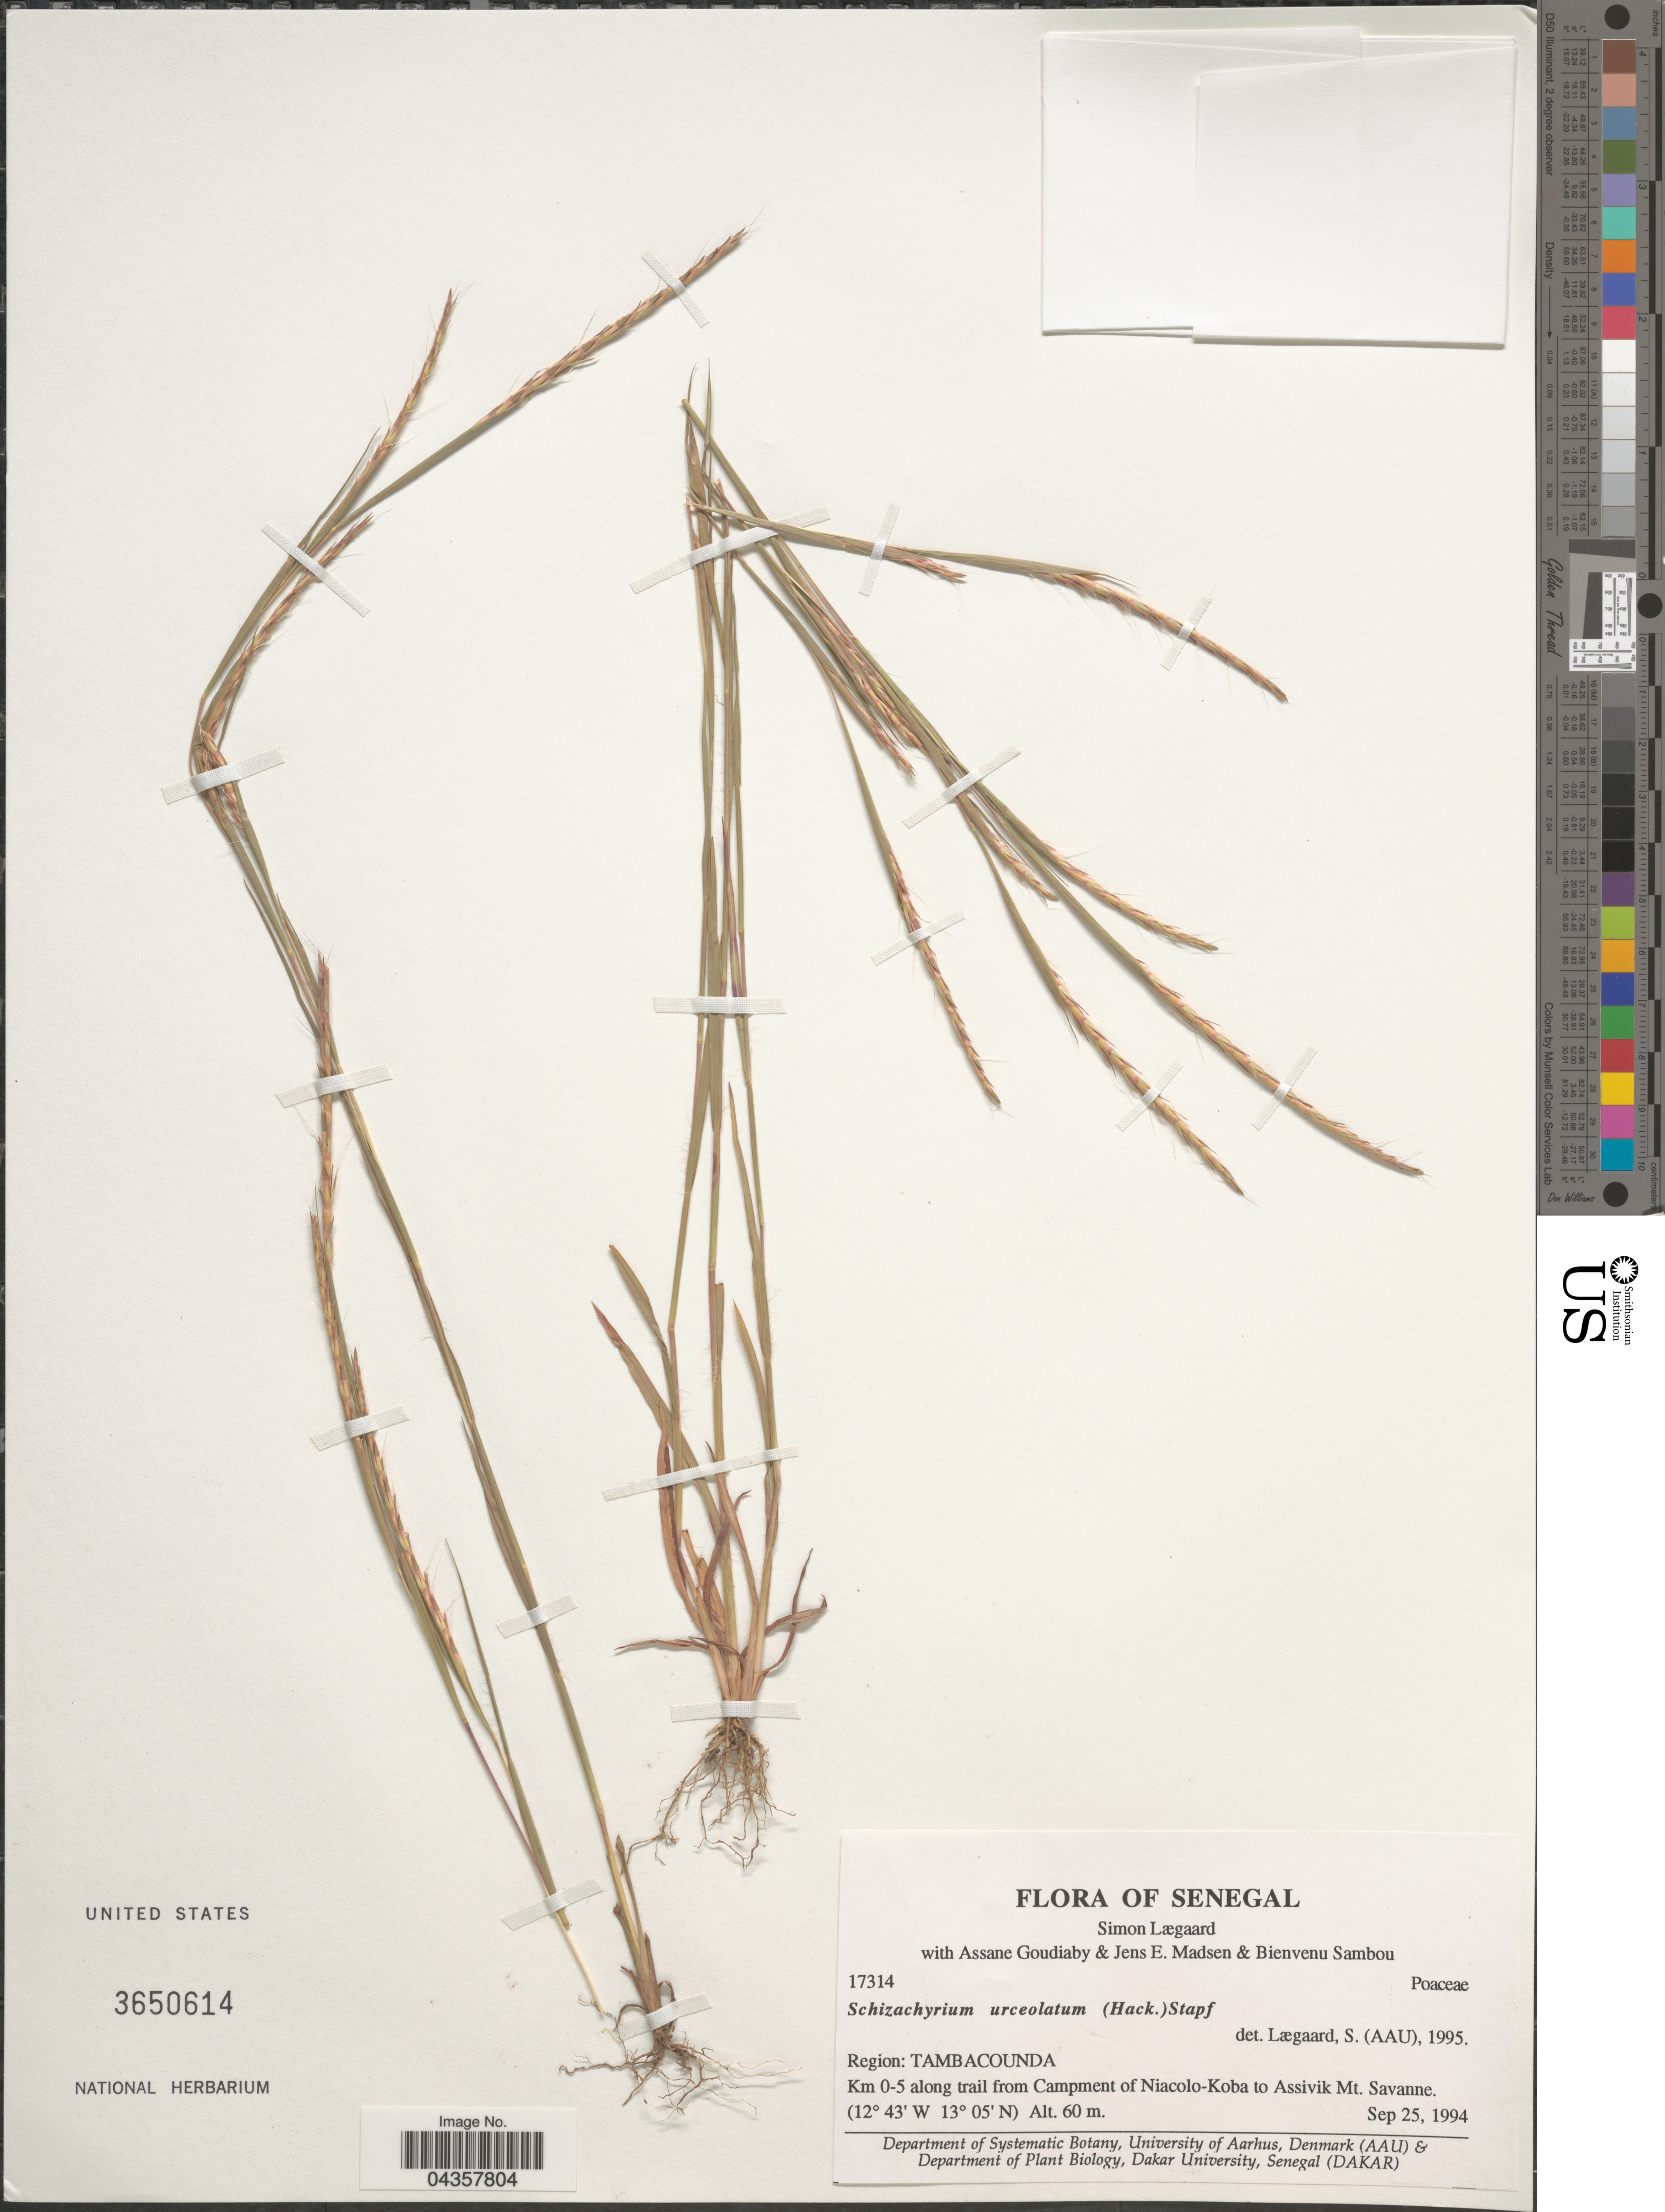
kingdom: Plantae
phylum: Tracheophyta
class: Liliopsida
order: Poales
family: Poaceae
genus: Schizachyrium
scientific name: Schizachyrium urceolatum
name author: (Hack.) Stapf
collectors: S. Lægaard, A. Goudiaby, J. E. Madsen & B. Sambou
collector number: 17314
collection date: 1994-09-25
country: Senegal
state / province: Tambacounda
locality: Region: Tambacounda. Km 0-5 along trail from Campment of Niacolo-Koba to Assivik Mt. Savanne.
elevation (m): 60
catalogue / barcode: US 3650614